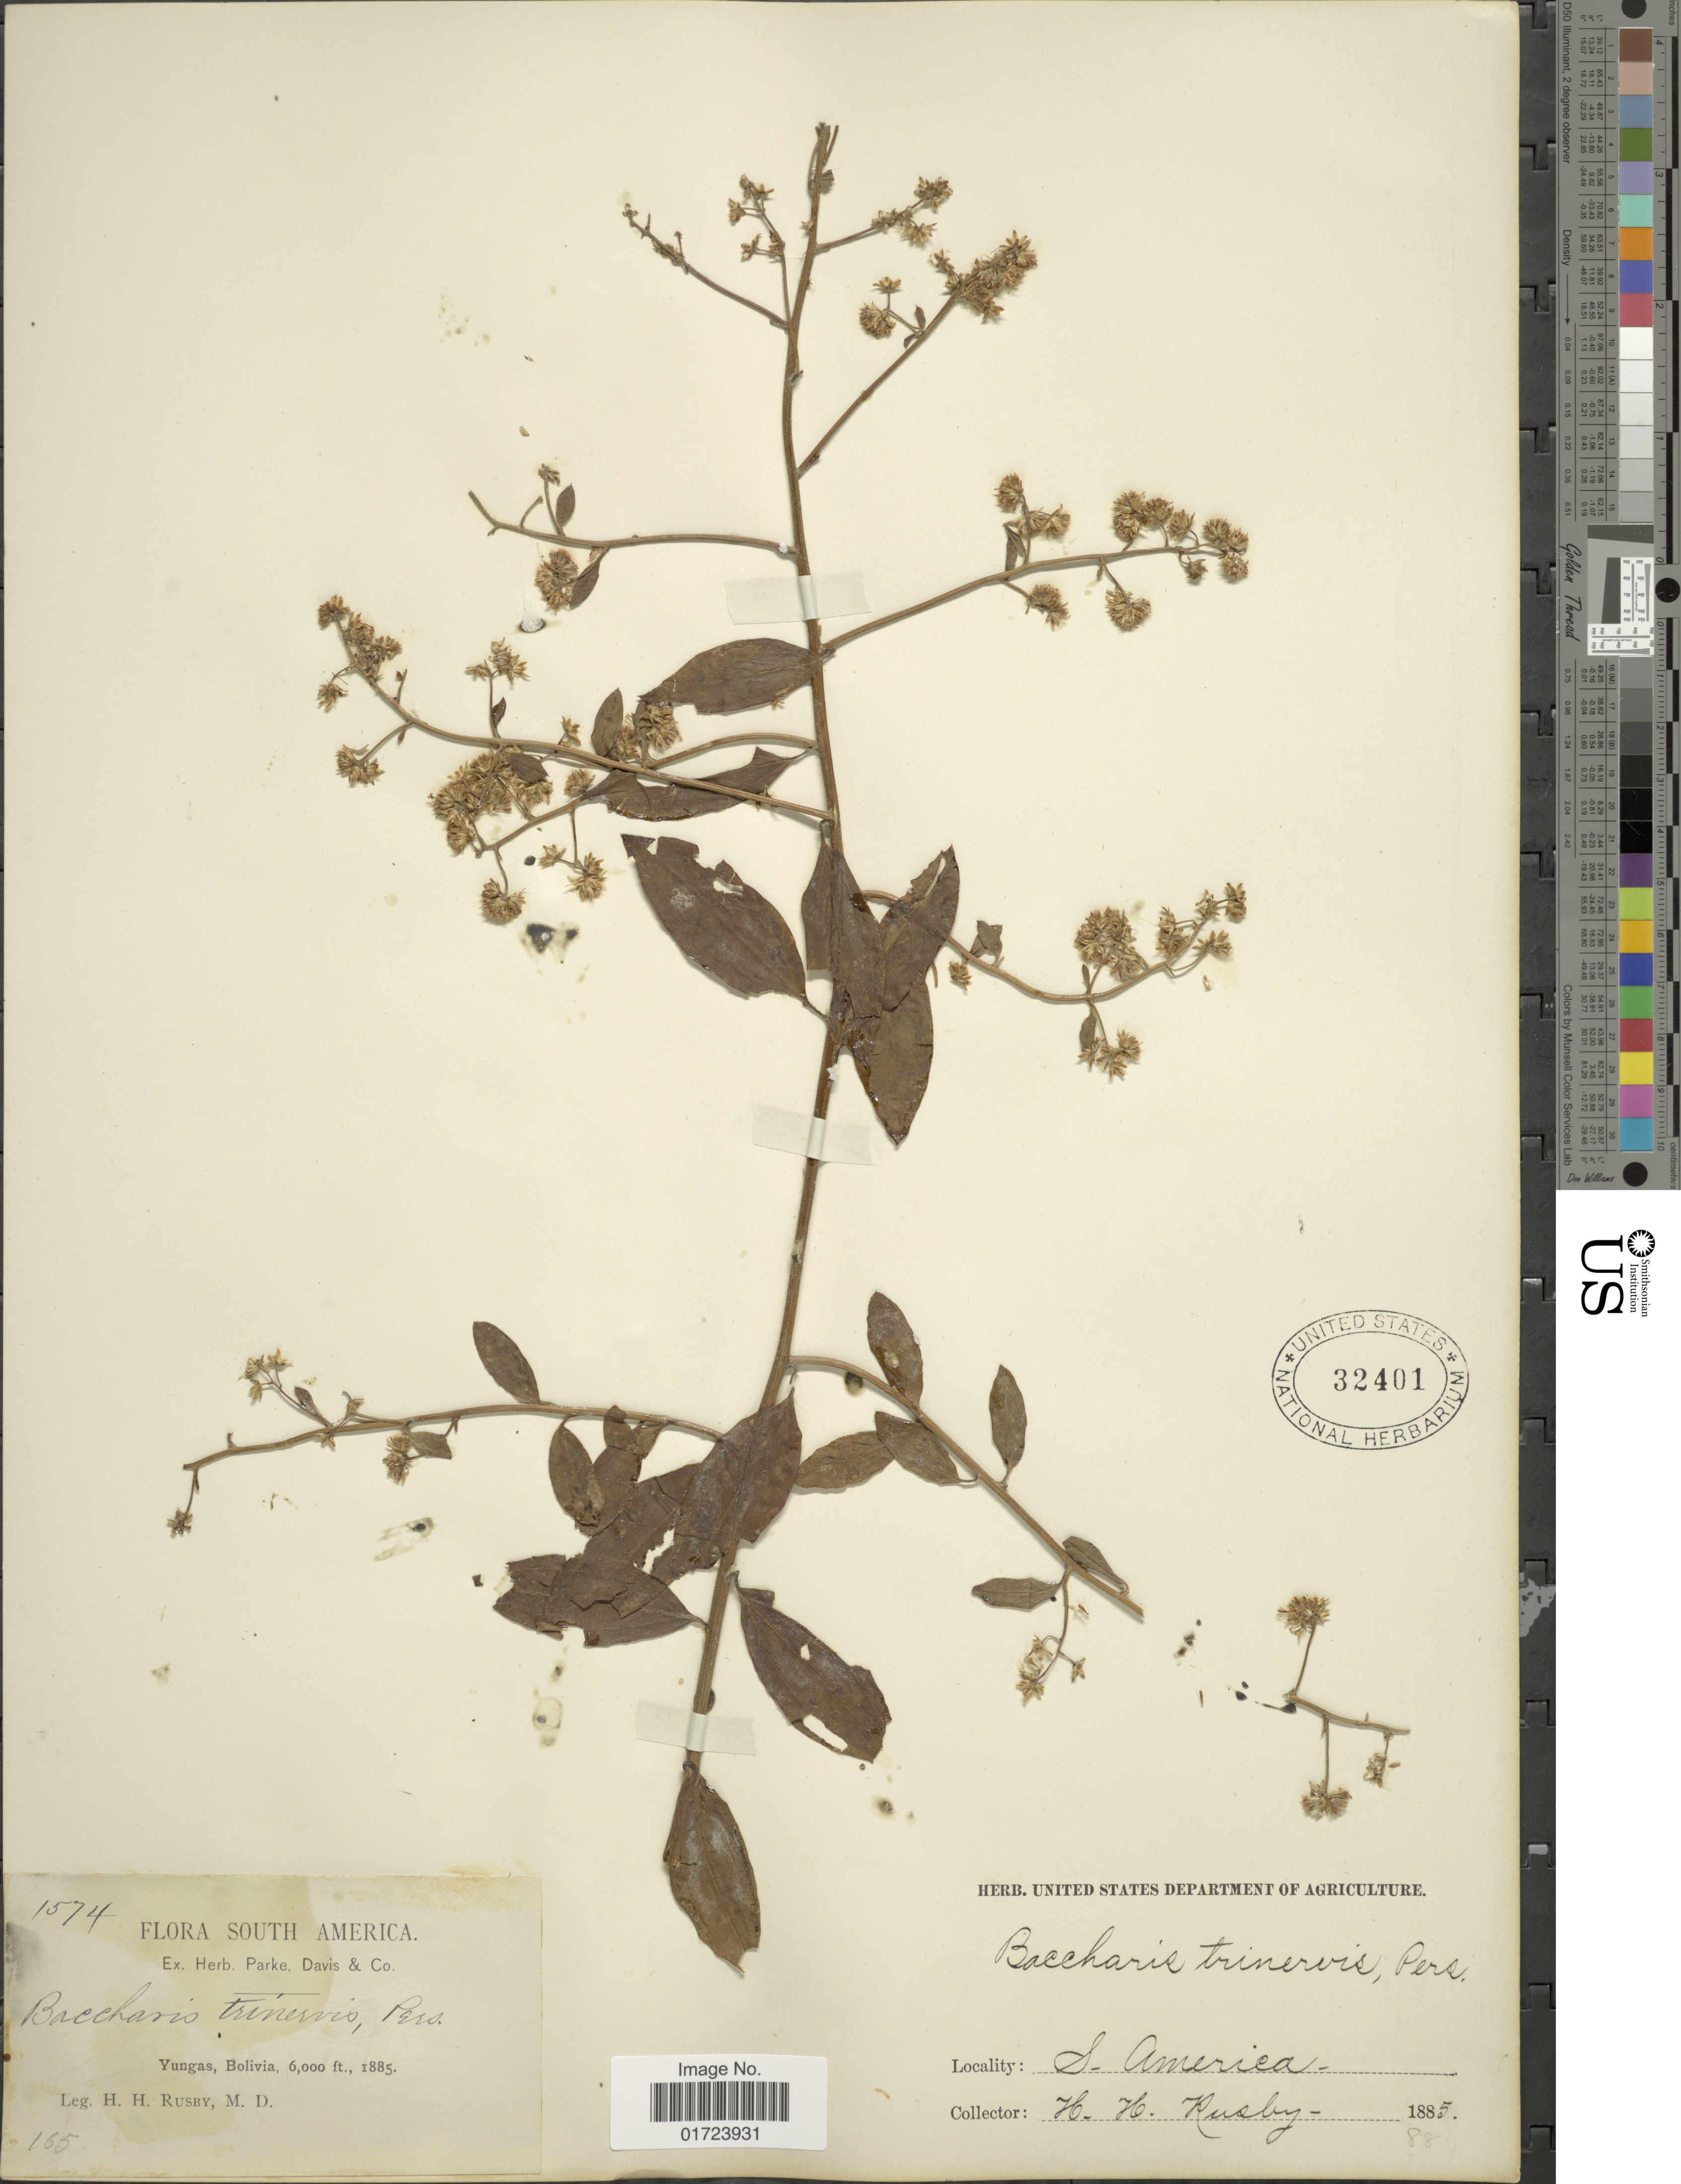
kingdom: Plantae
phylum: Tracheophyta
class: Magnoliopsida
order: Asterales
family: Asteraceae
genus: Baccharis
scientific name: Baccharis trinervis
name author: (Lam.) Pers.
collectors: H. H. Rusby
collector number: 1574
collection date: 1885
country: Bolivia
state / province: La Paz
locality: Yungas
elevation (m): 1829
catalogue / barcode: US 32401